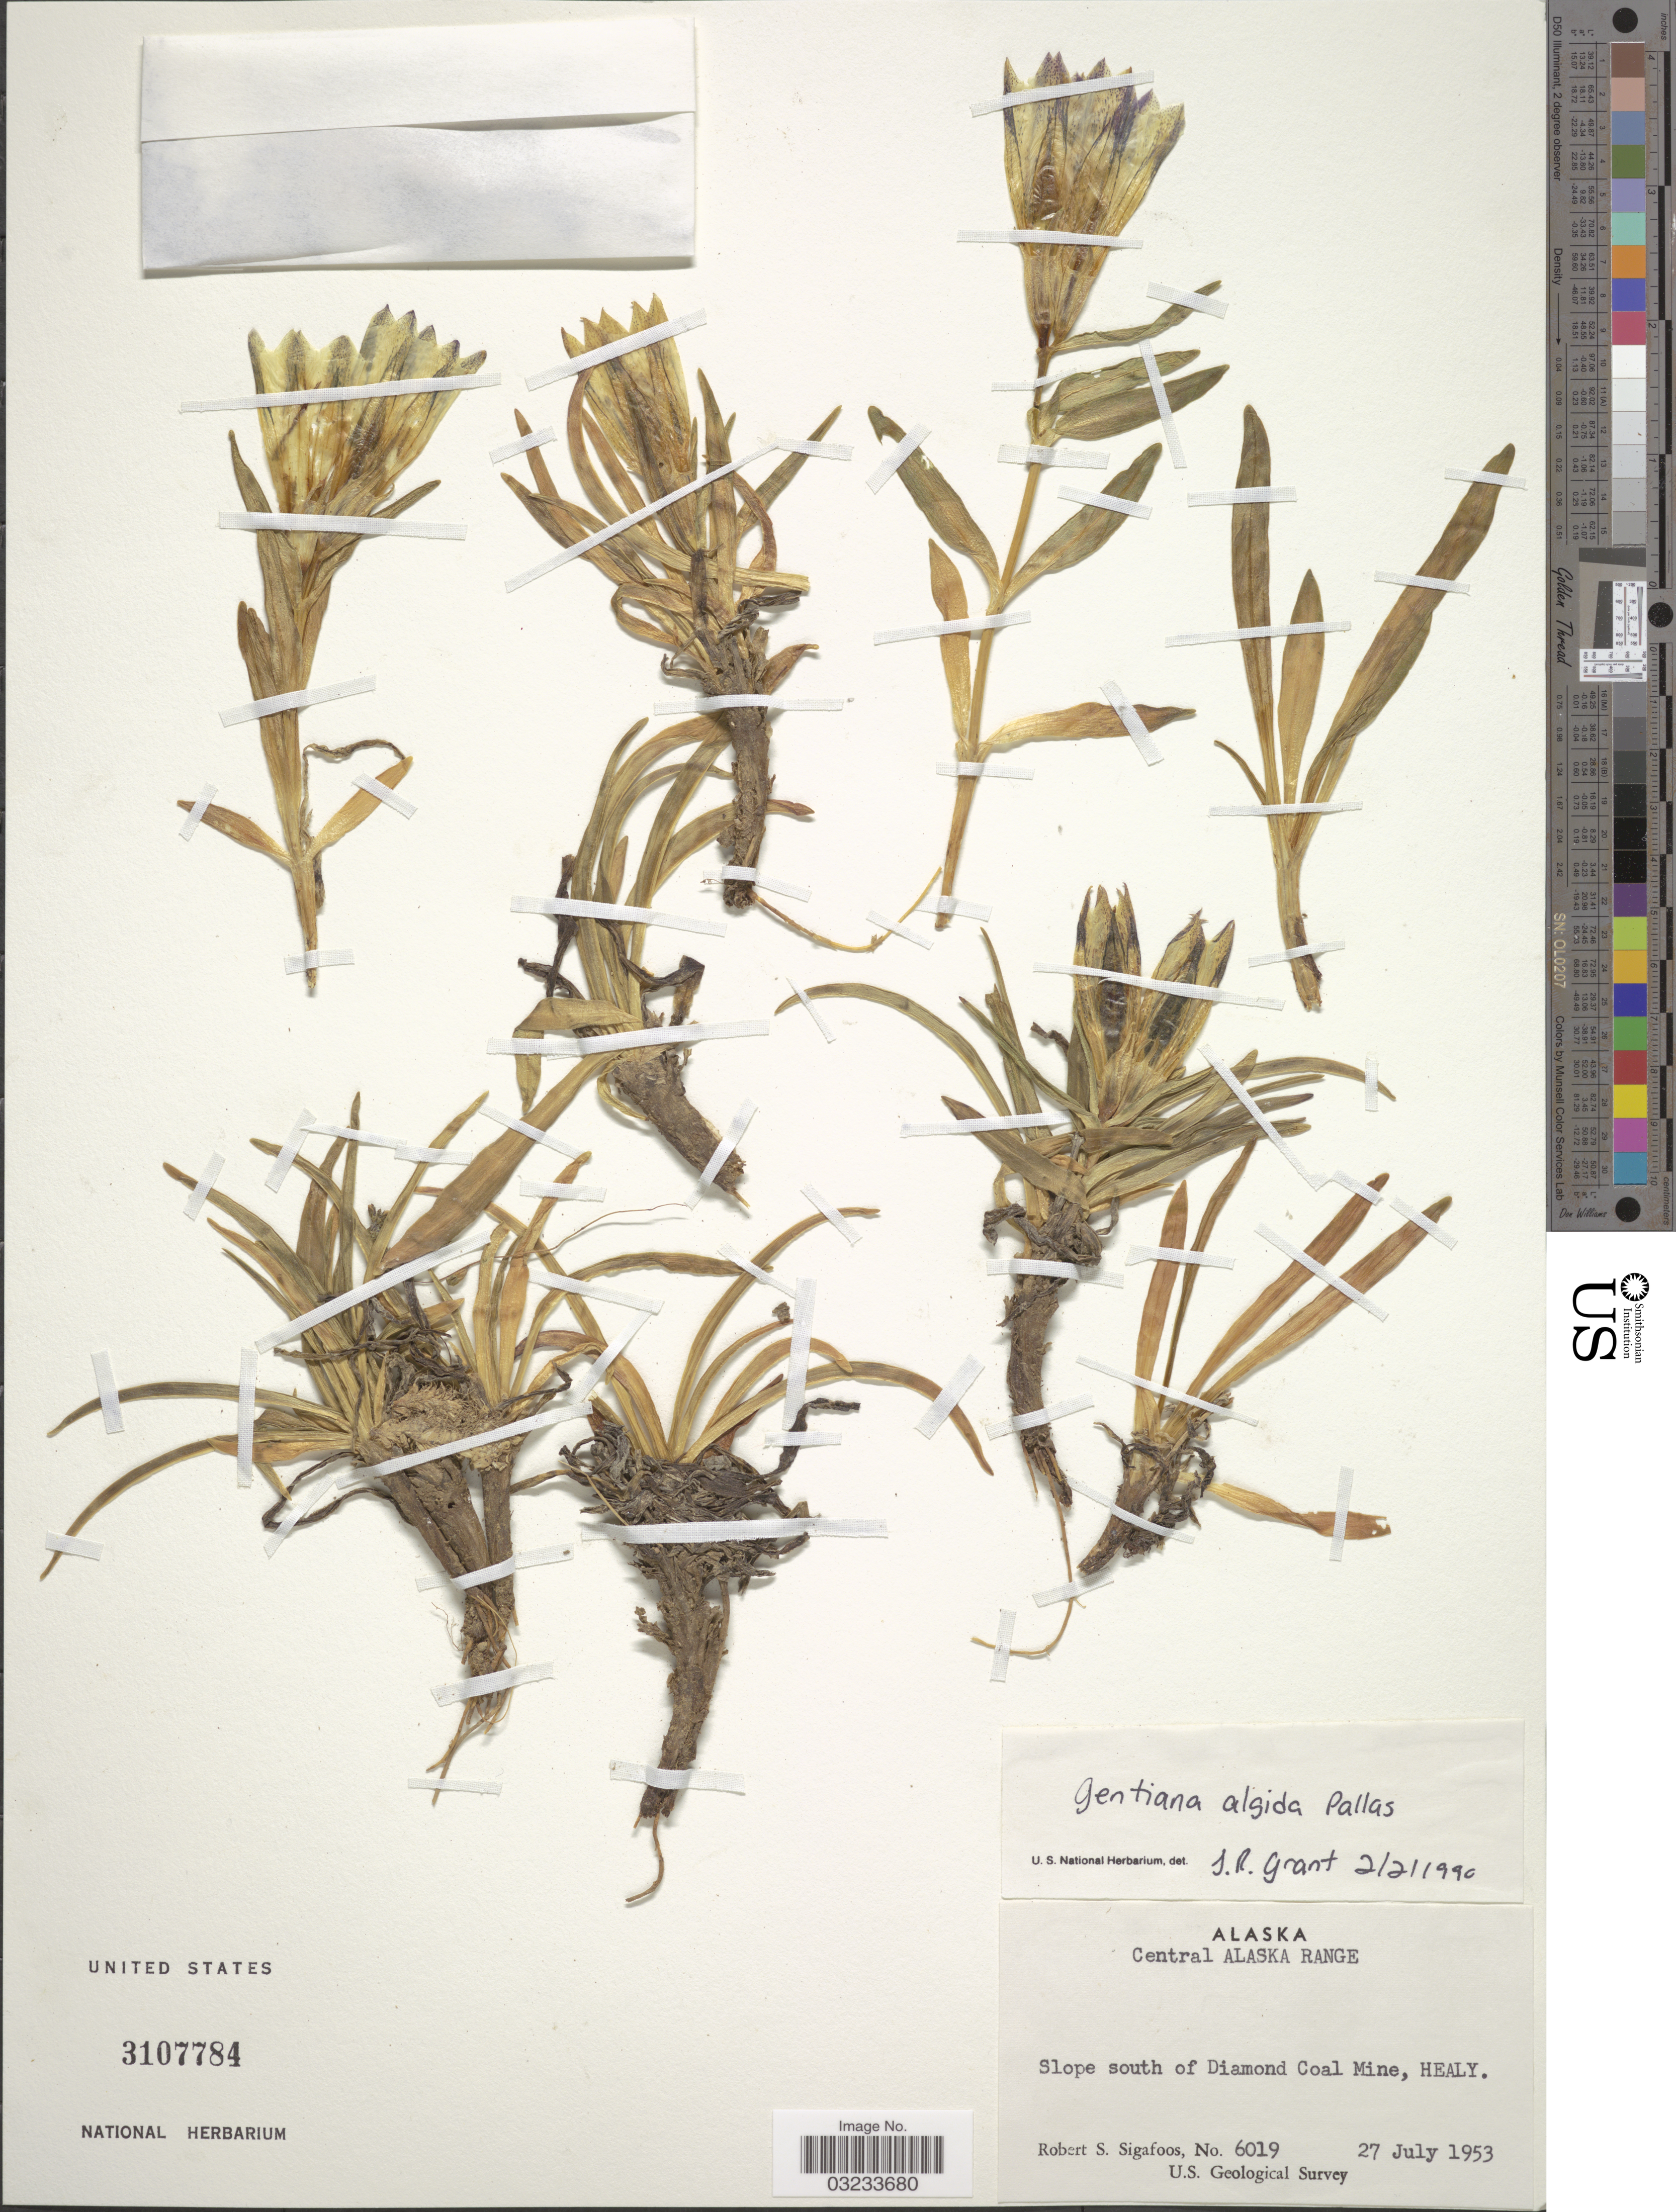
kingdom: Plantae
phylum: Tracheophyta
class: Magnoliopsida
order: Gentianales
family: Gentianaceae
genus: Gentiana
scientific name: Gentiana algida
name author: Pall.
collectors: R. Sigafoos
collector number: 6019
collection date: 1953-07-27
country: United States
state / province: Alaska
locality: Central Alaska Range. Slope south of Diamond Coal Mine, Healy.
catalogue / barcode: US 3107784